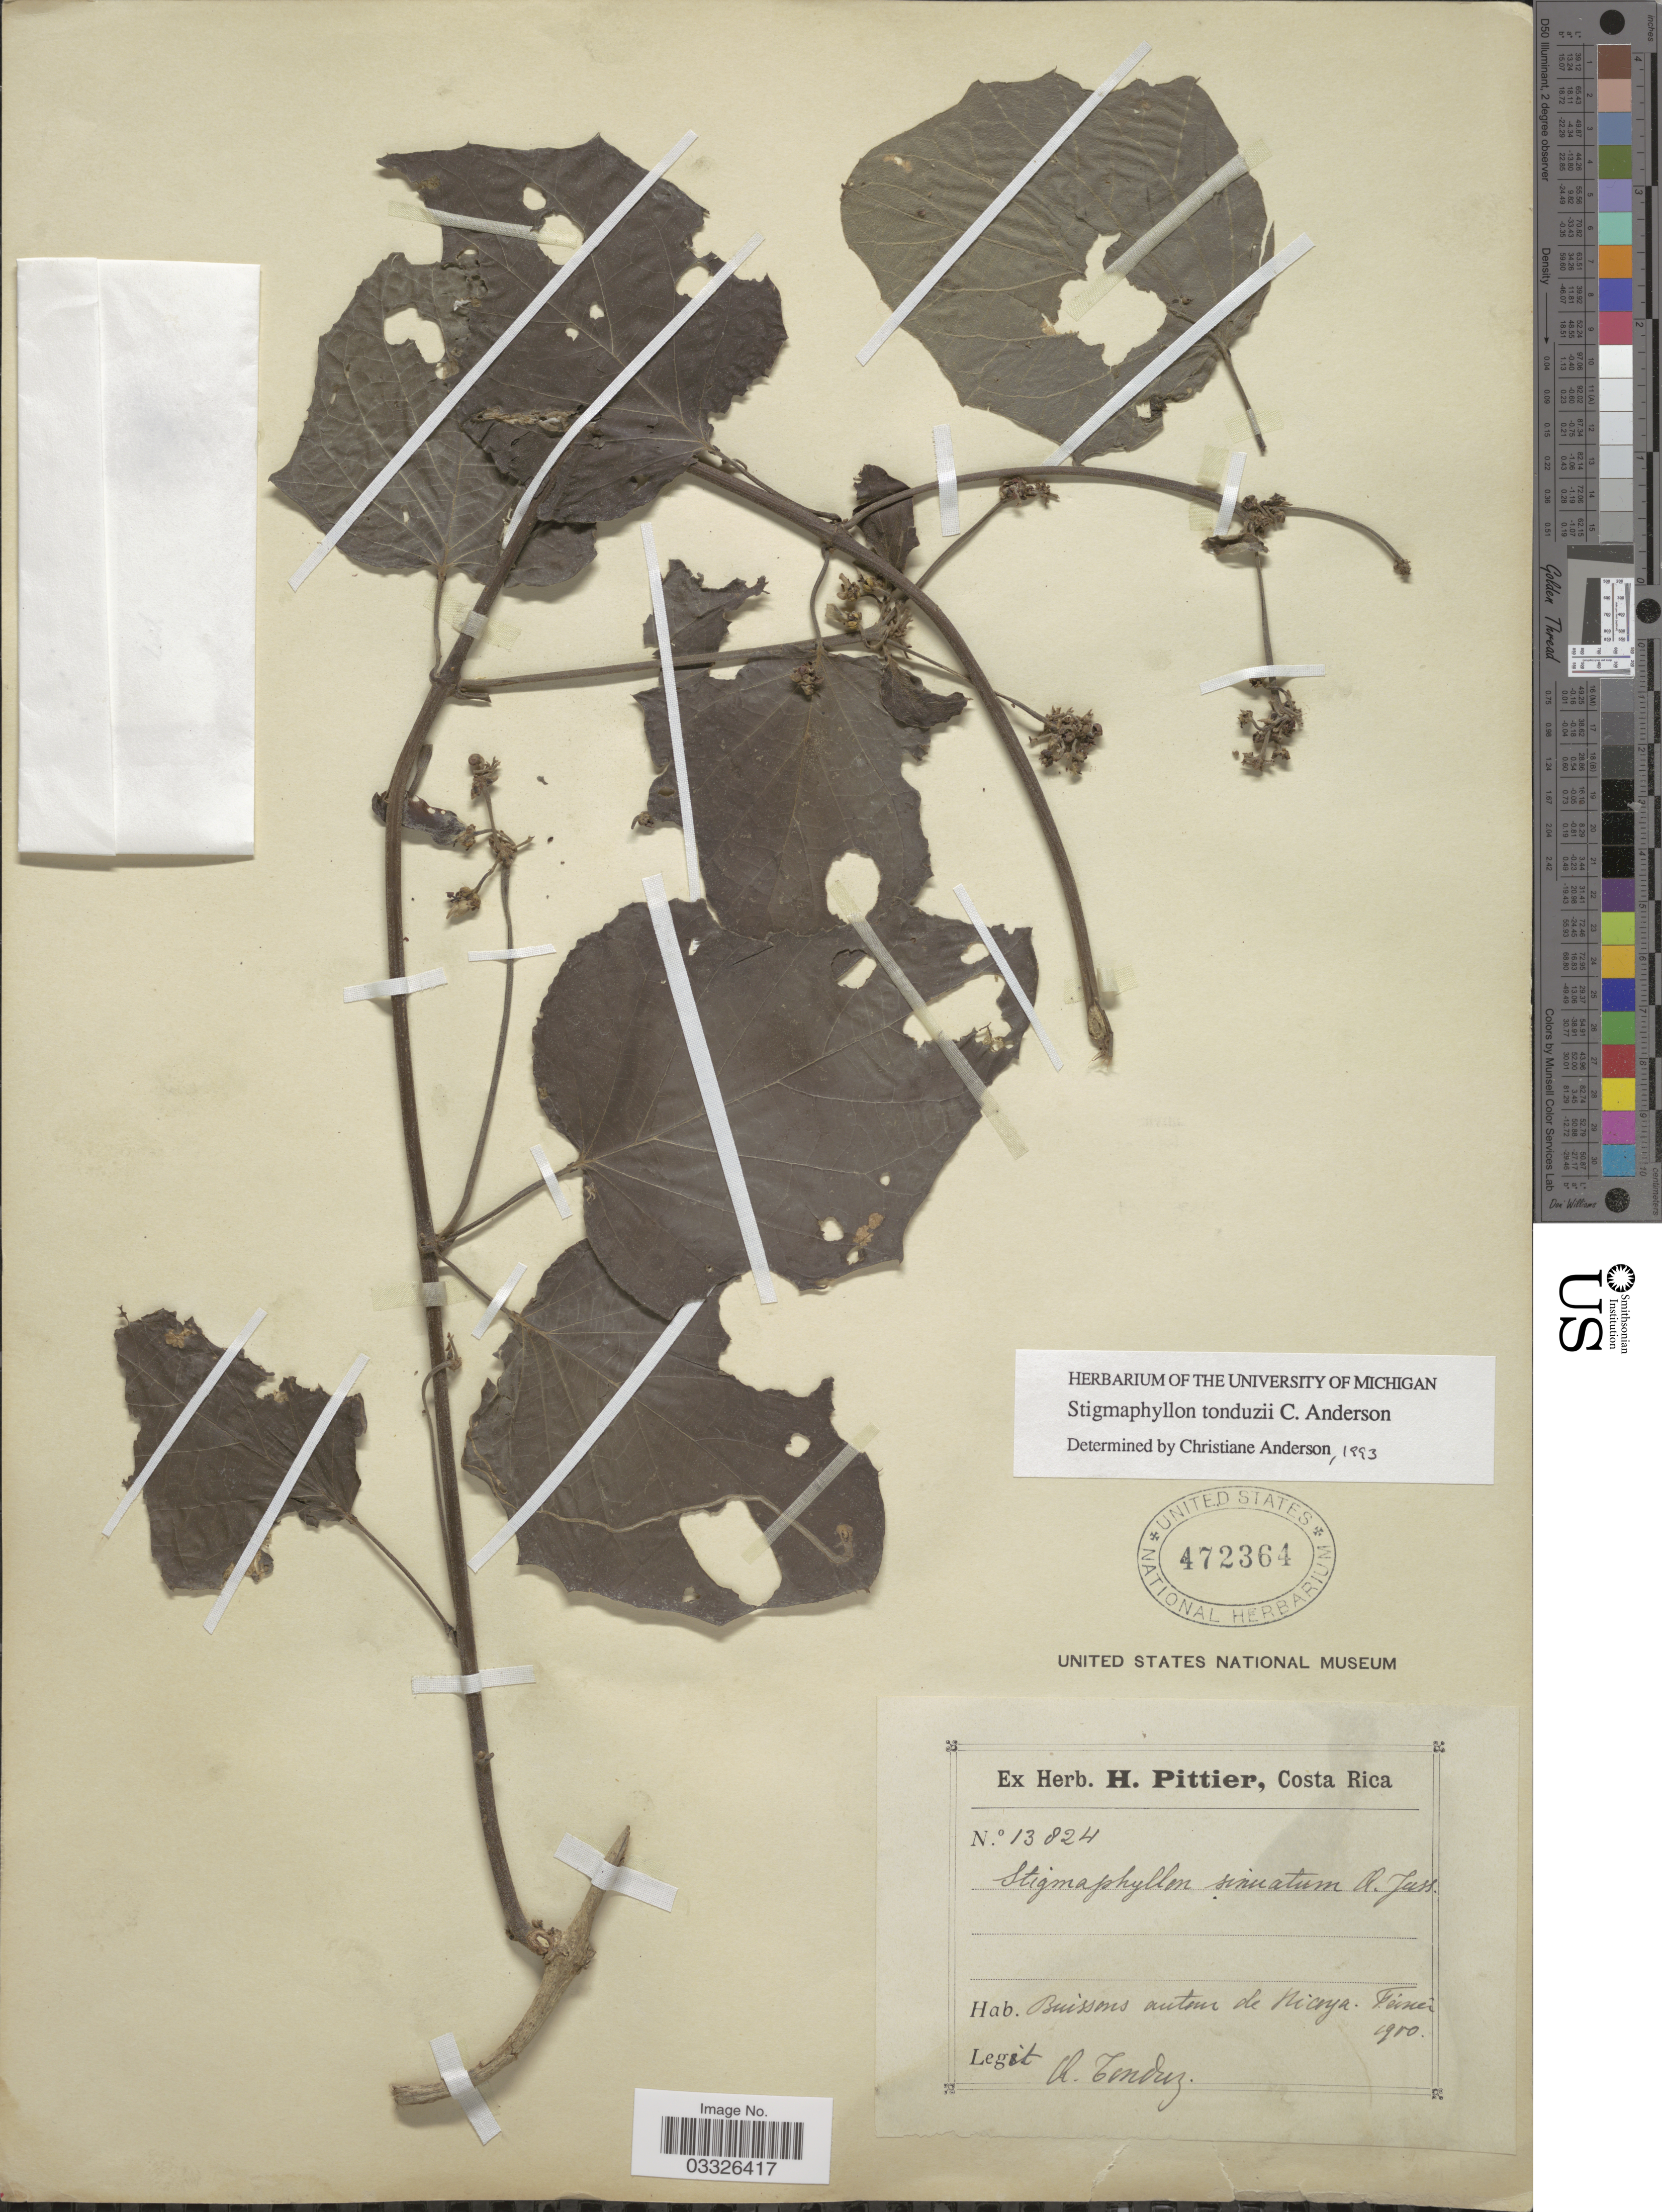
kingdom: Plantae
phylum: Tracheophyta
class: Magnoliopsida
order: Malpighiales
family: Malpighiaceae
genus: Stigmaphyllon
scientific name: Stigmaphyllon tonduzii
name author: C.E. Anderson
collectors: A. Tonduz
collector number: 13824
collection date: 1900-02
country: Costa Rica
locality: Buissons auteur de Nicoya.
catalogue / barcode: US 472364